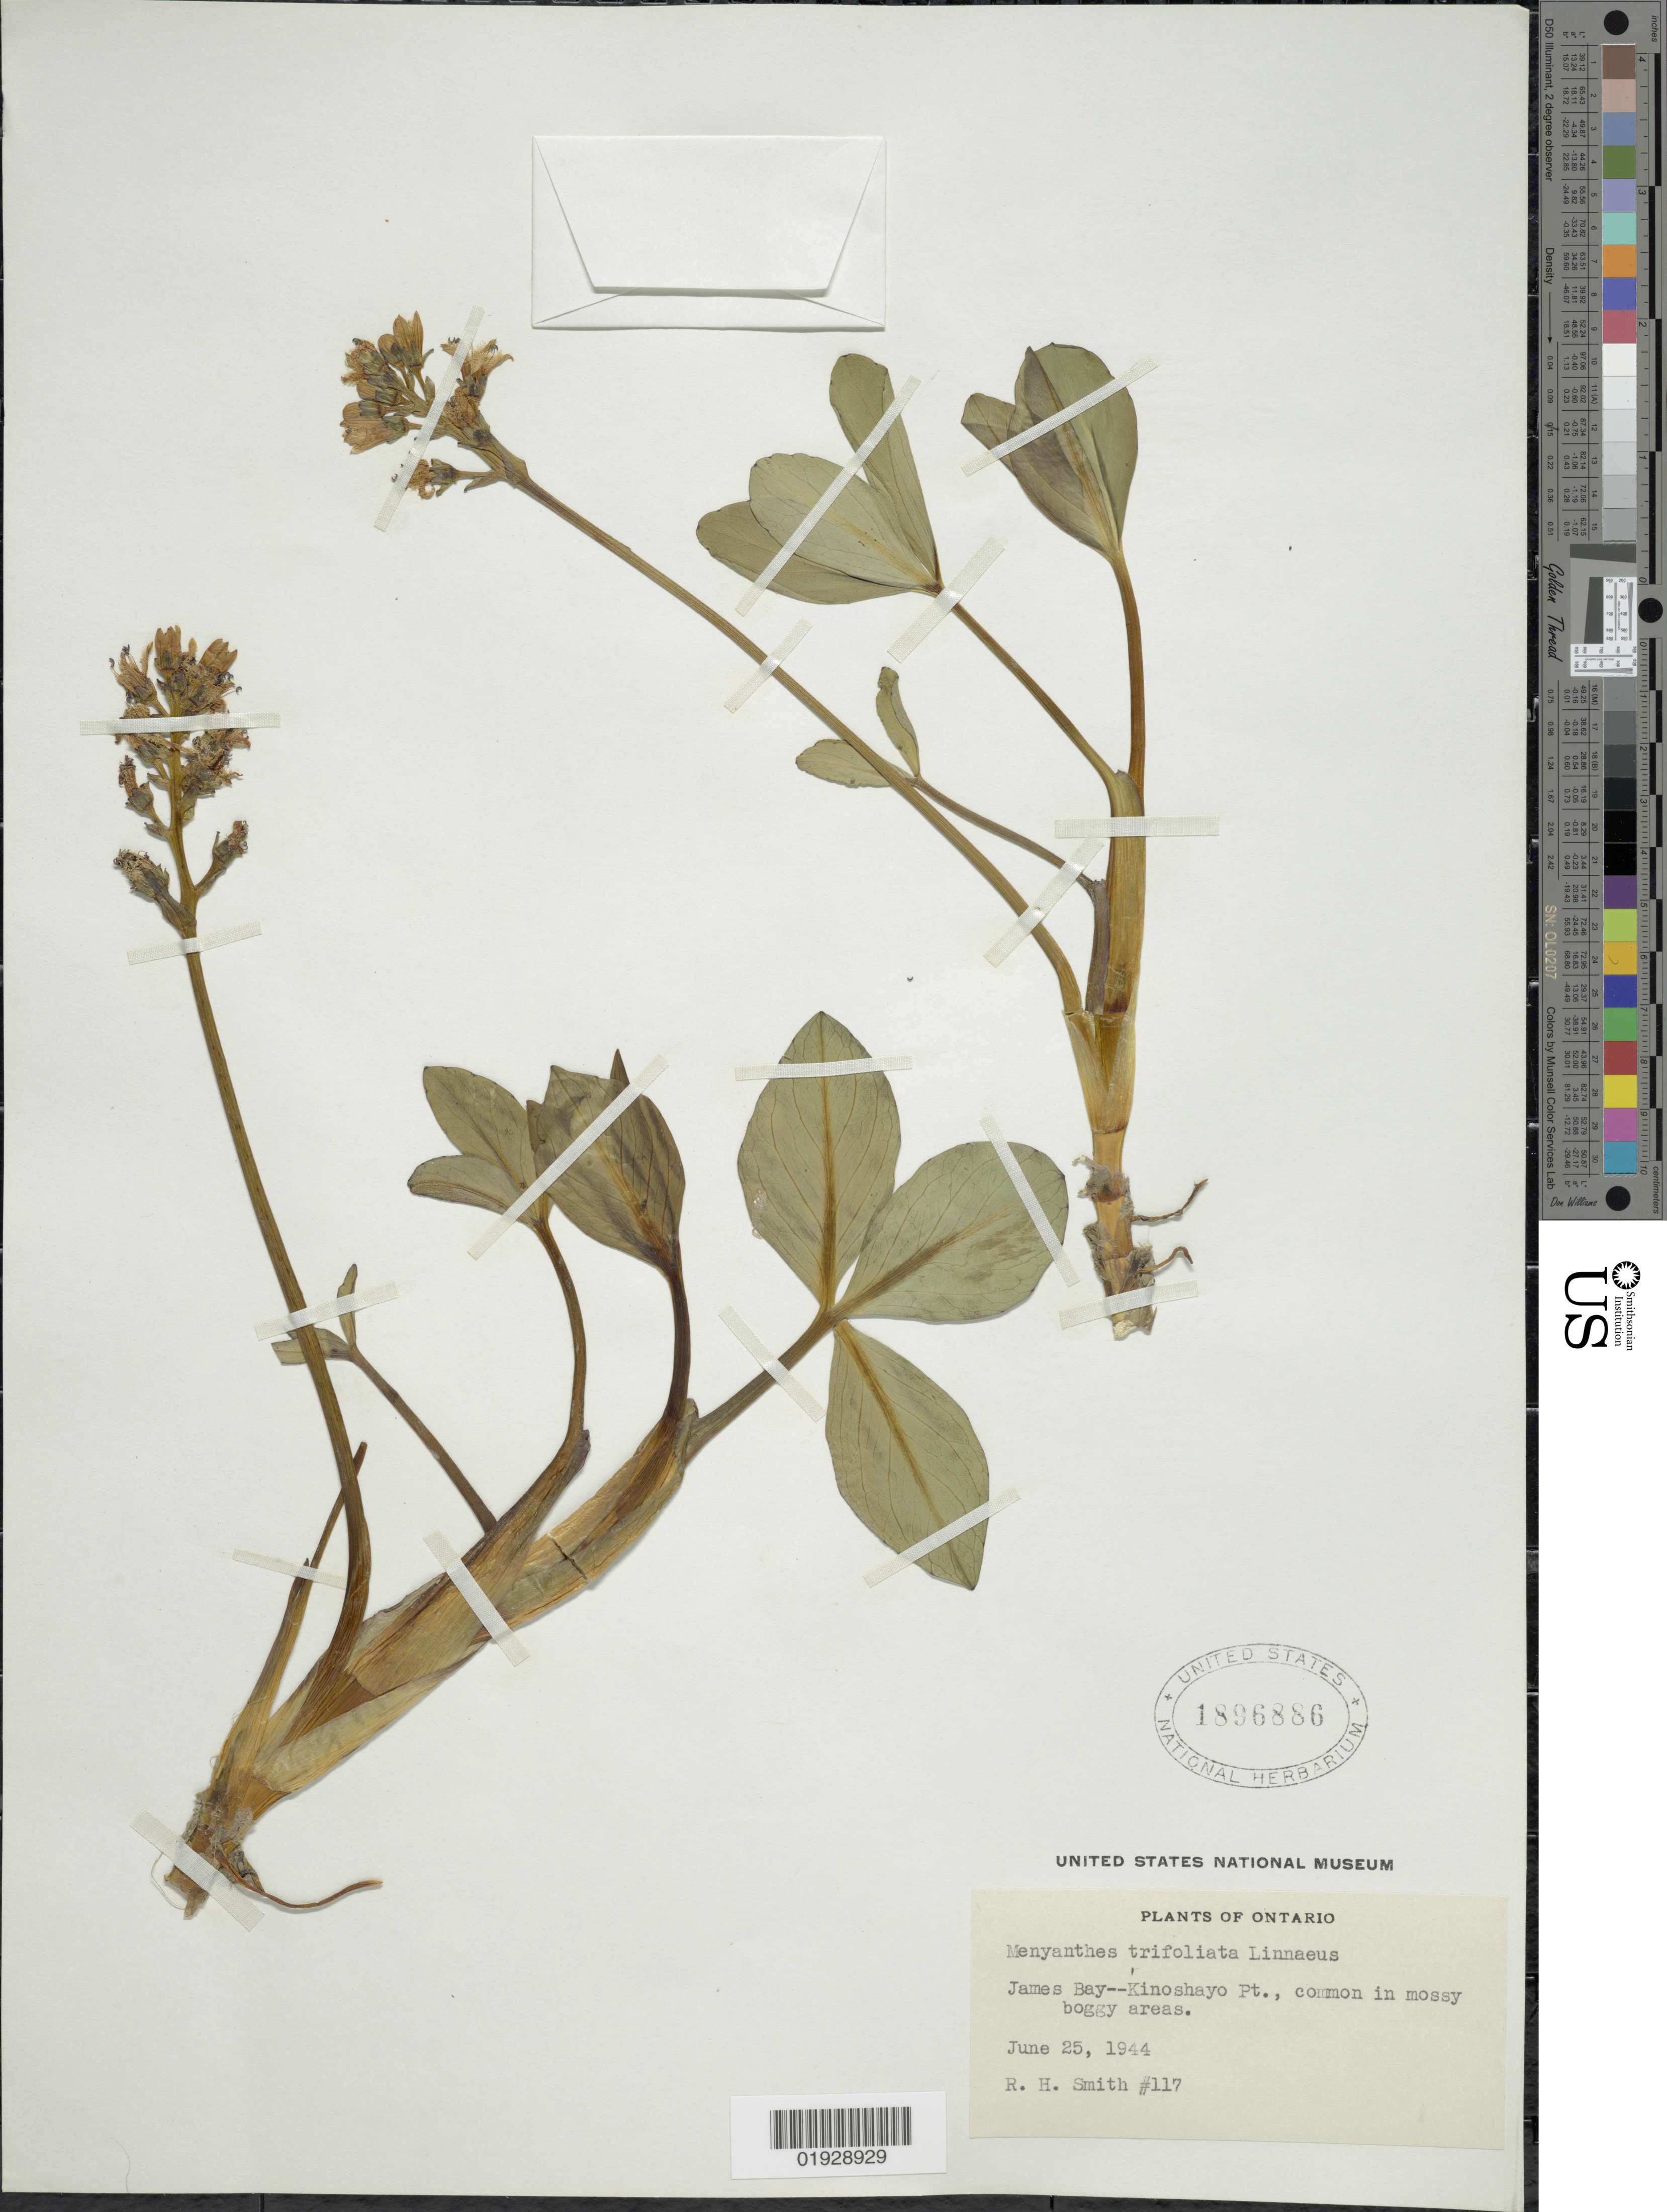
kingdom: Plantae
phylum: Tracheophyta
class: Magnoliopsida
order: Asterales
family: Menyanthaceae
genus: Menyanthes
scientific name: Menyanthes trifoliata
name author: L.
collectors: R. H. Smith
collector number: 117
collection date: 1944-06-25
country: Canada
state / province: Ontario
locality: James Bay--Kinoshayo Pt.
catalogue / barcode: US 1896886